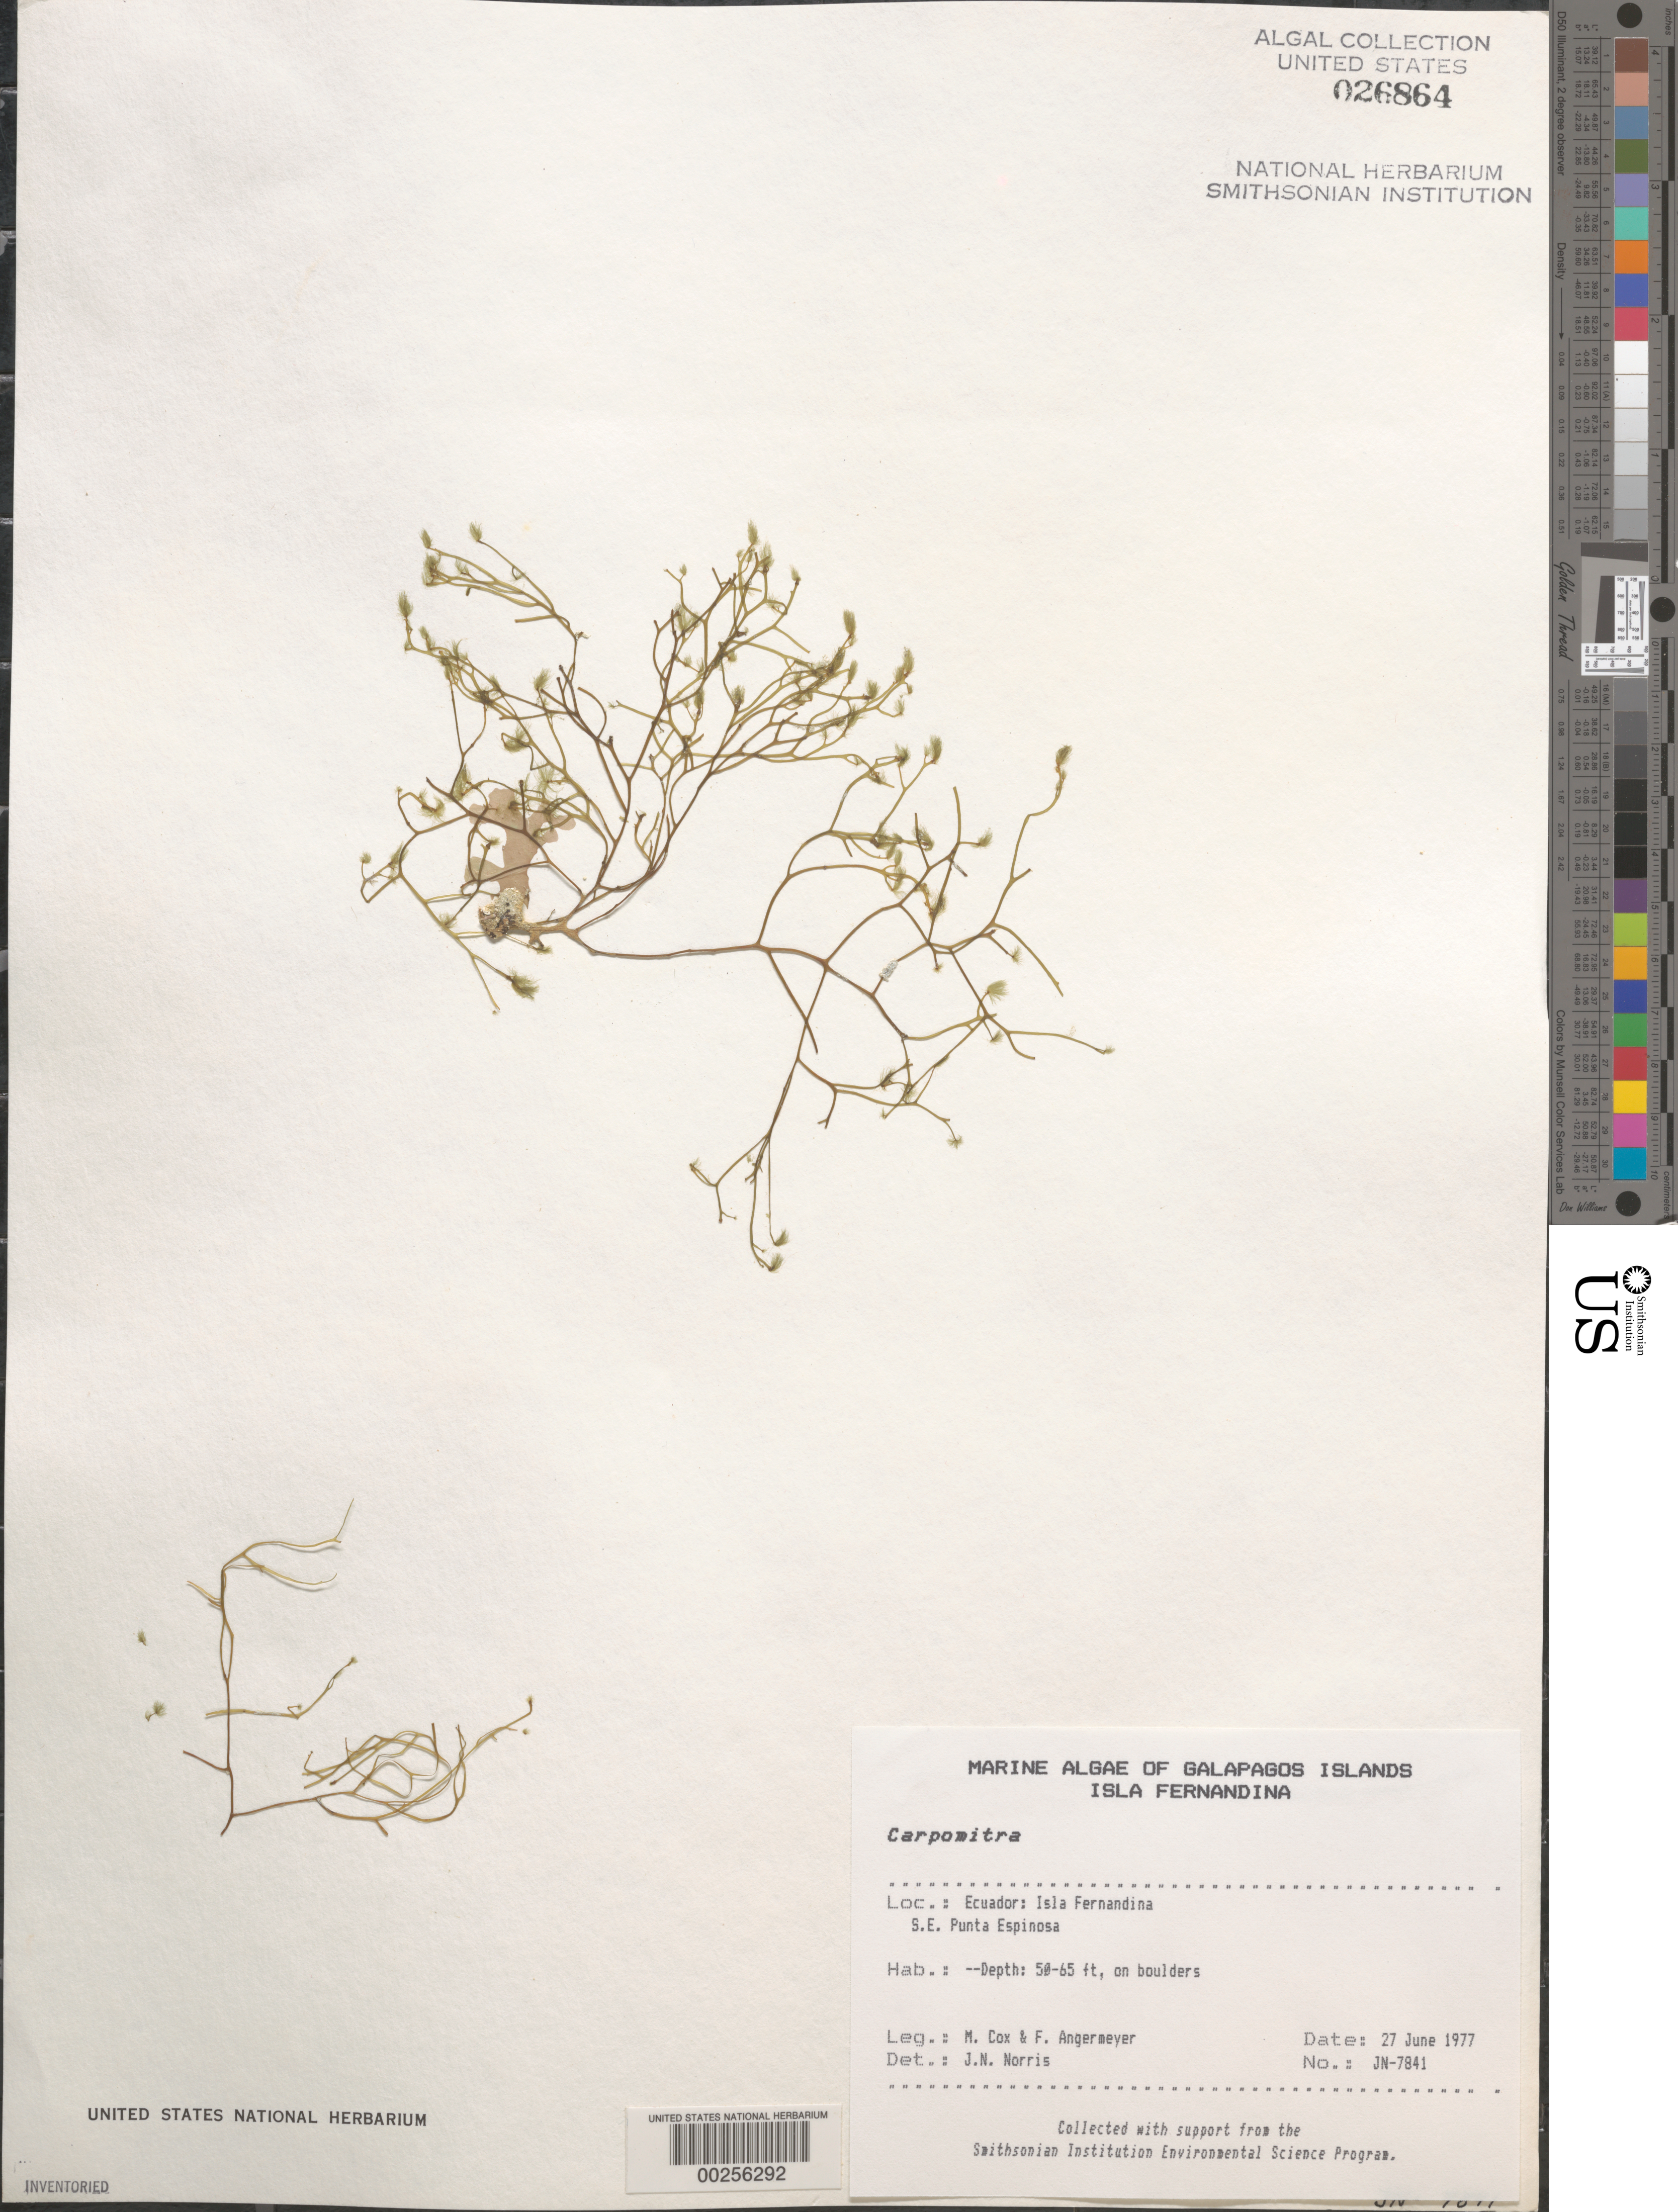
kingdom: Chromista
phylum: Ochrophyta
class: Phaeophyceae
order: Sporochnales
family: Sporochnaceae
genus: Carpomitra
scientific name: Carpomitra sp.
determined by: Norris, James N.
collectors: M. Cox & F. Angermeyer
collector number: JN-7841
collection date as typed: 27 Jun 1977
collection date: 1977-06-27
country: Ecuador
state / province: Colón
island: Fernandina [Narborough]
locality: Punta Espinosa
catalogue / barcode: US 26864